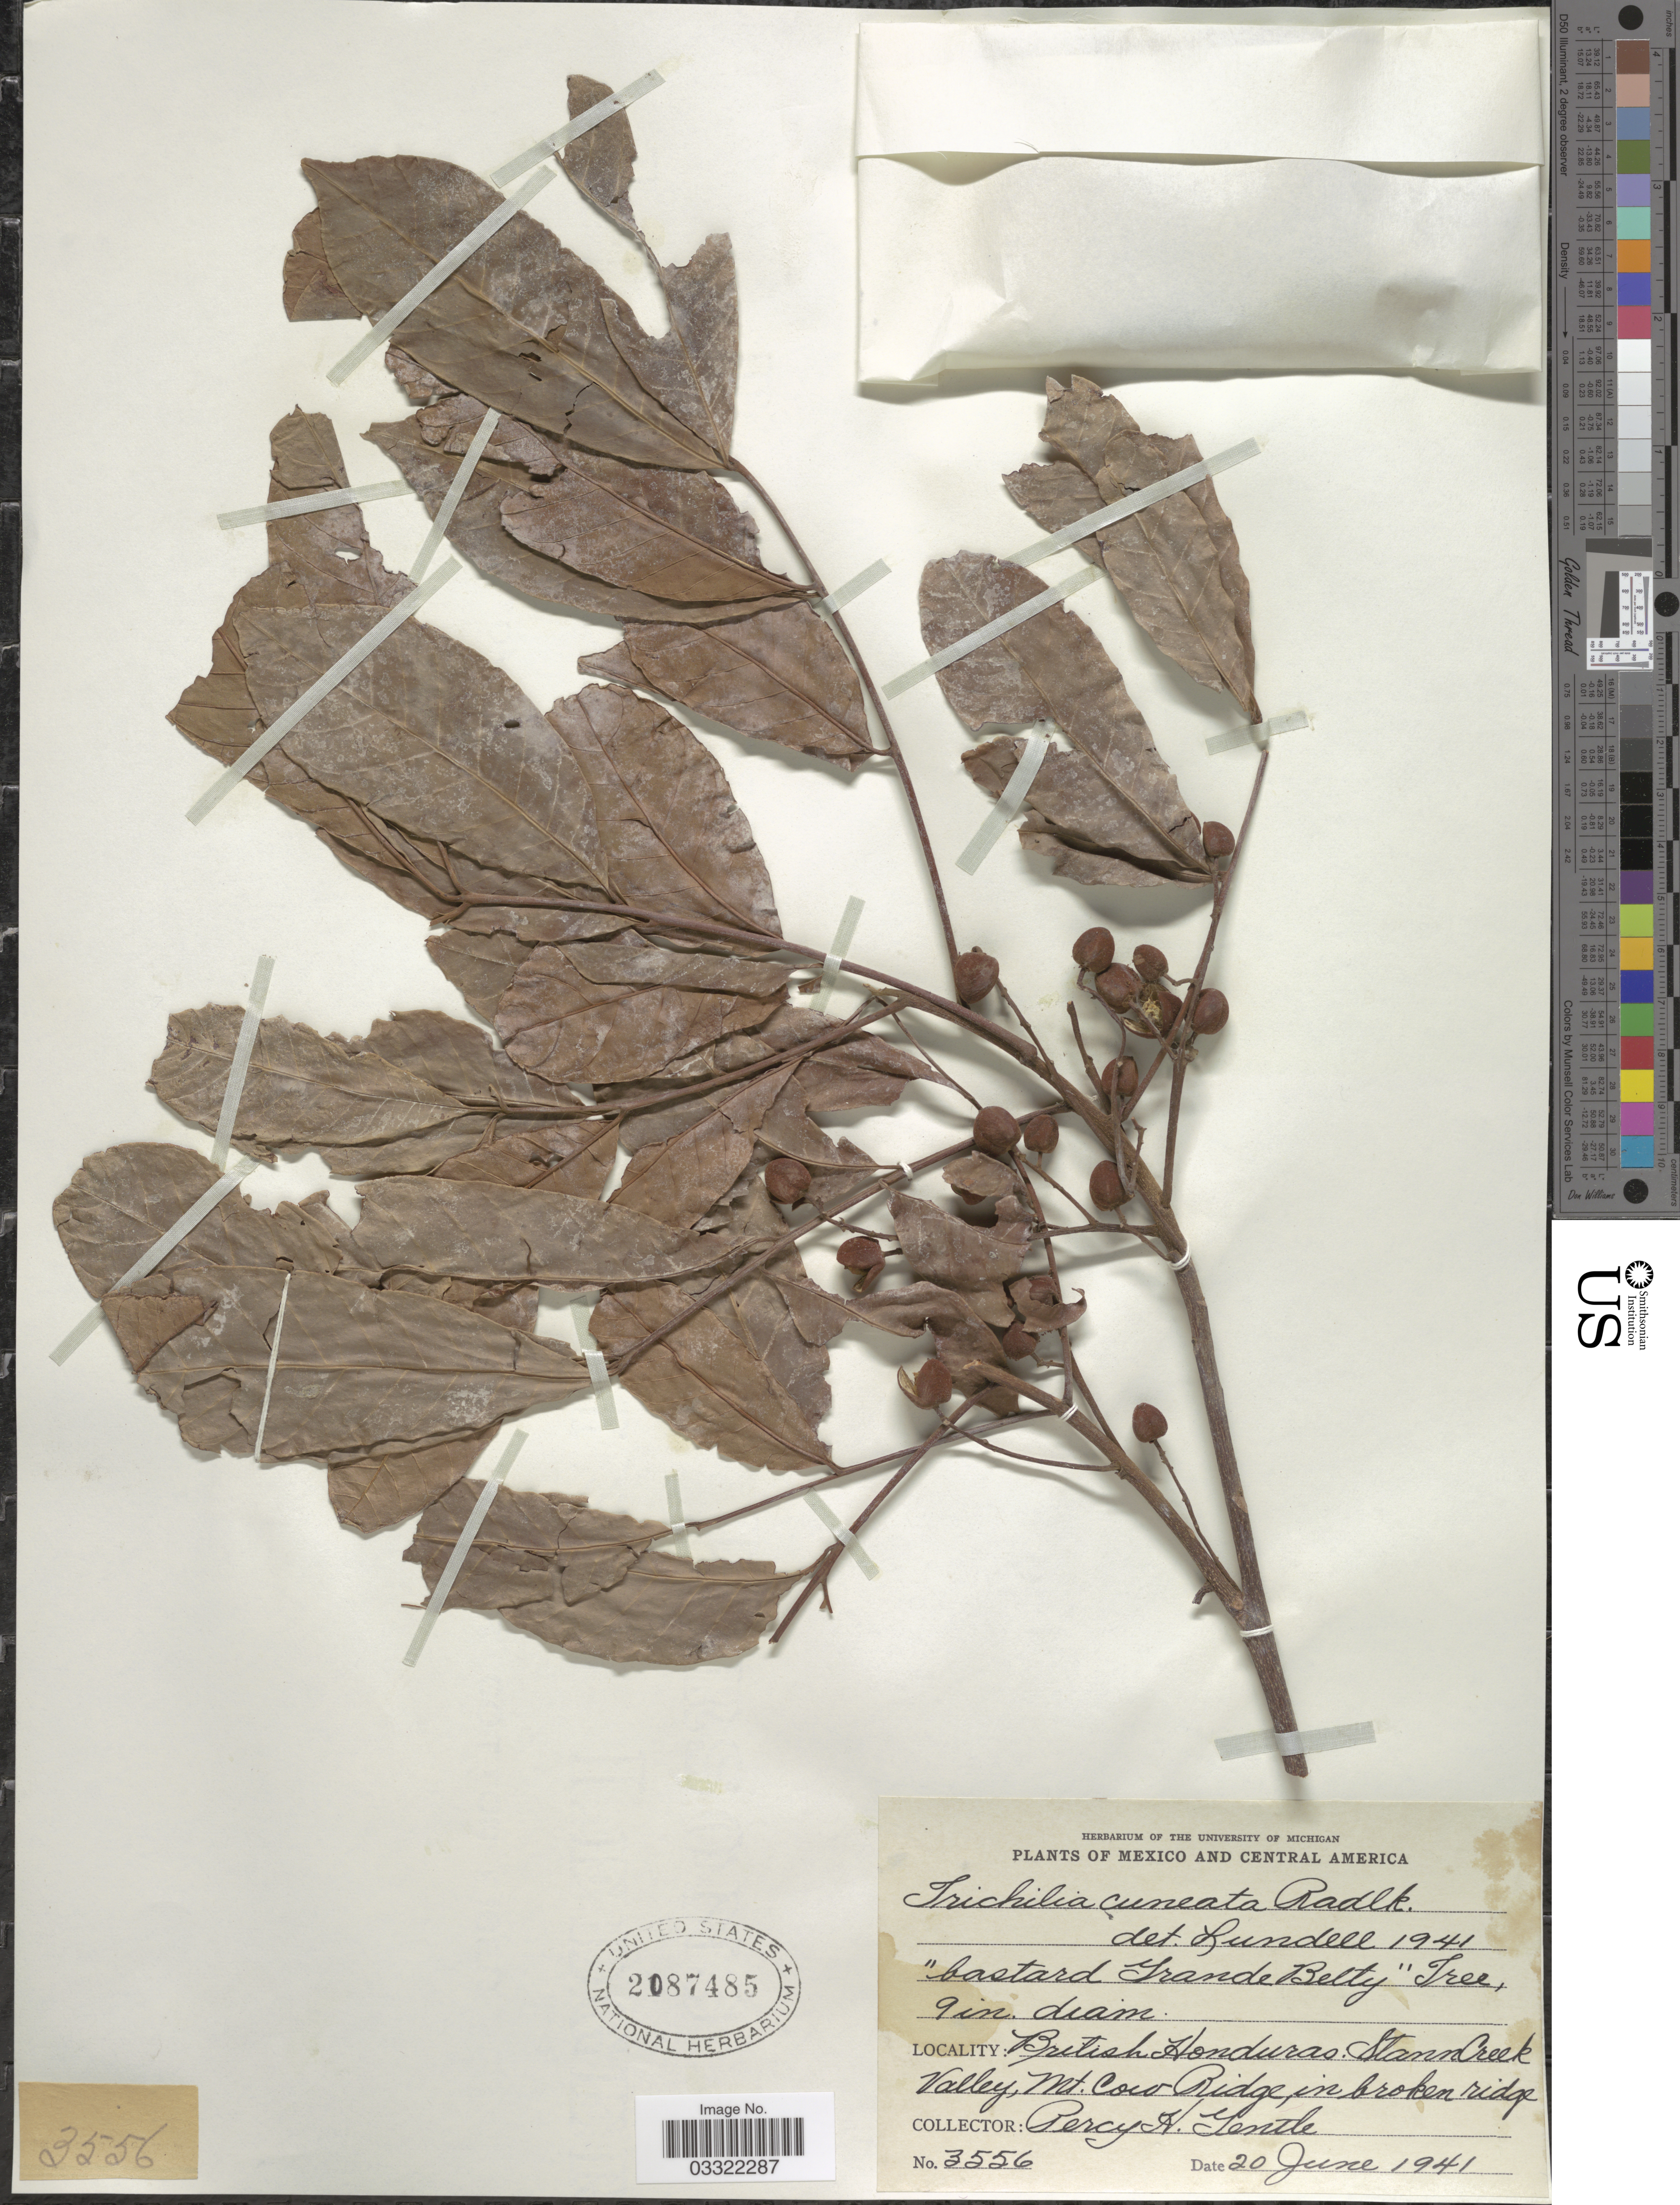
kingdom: Plantae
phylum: Tracheophyta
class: Magnoliopsida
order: Sapindales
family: Meliaceae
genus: Trichilia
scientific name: Trichilia cuneata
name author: Radlk.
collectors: P. H. Gentle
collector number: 3556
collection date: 1941-06-20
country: Belize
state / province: Stann Creek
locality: British Honduras. Stann Creek Valley, Mt. Coco Ridge, in broken ridge.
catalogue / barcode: US 2087485